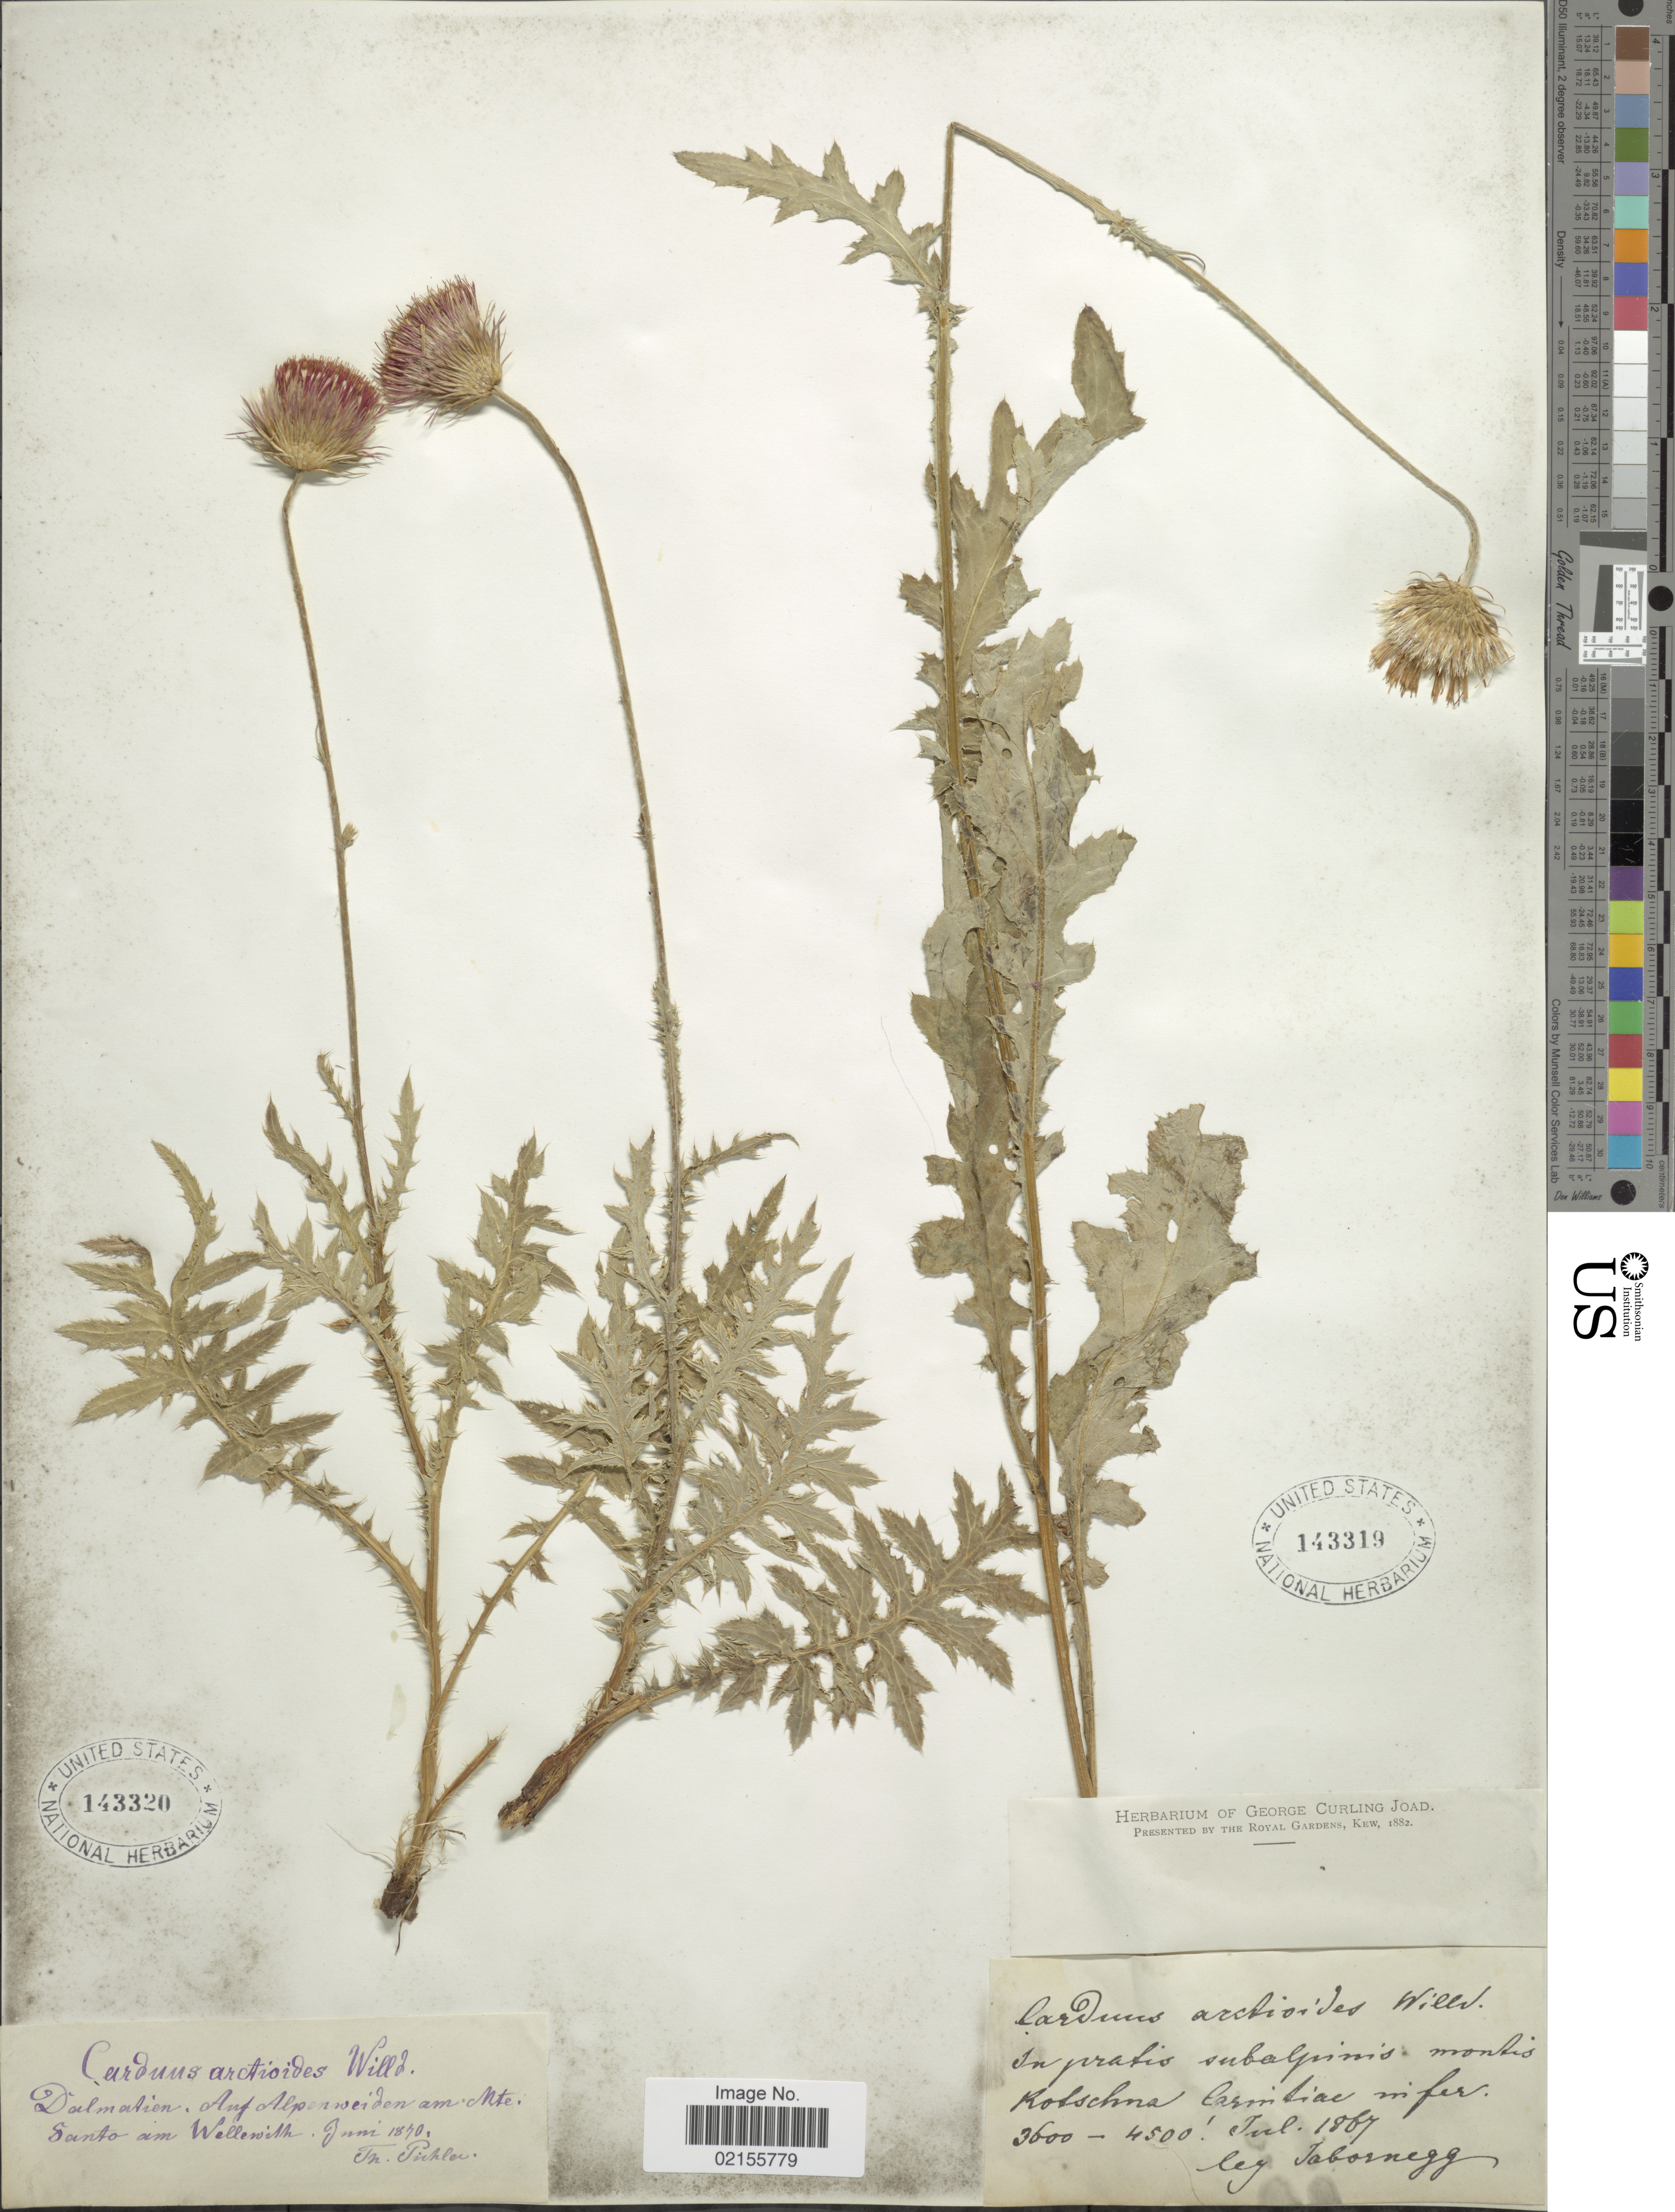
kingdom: Plantae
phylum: Tracheophyta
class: Magnoliopsida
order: Asterales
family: Asteraceae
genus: Carduus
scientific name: Carduus arctioides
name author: (Scop.) Willd.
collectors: Jabornegg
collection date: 1867-07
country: Austria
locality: In pratis subalpinis montis Kotschna Ear [illegible text] in fer [interpreted]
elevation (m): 1097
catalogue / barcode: US 143319-2